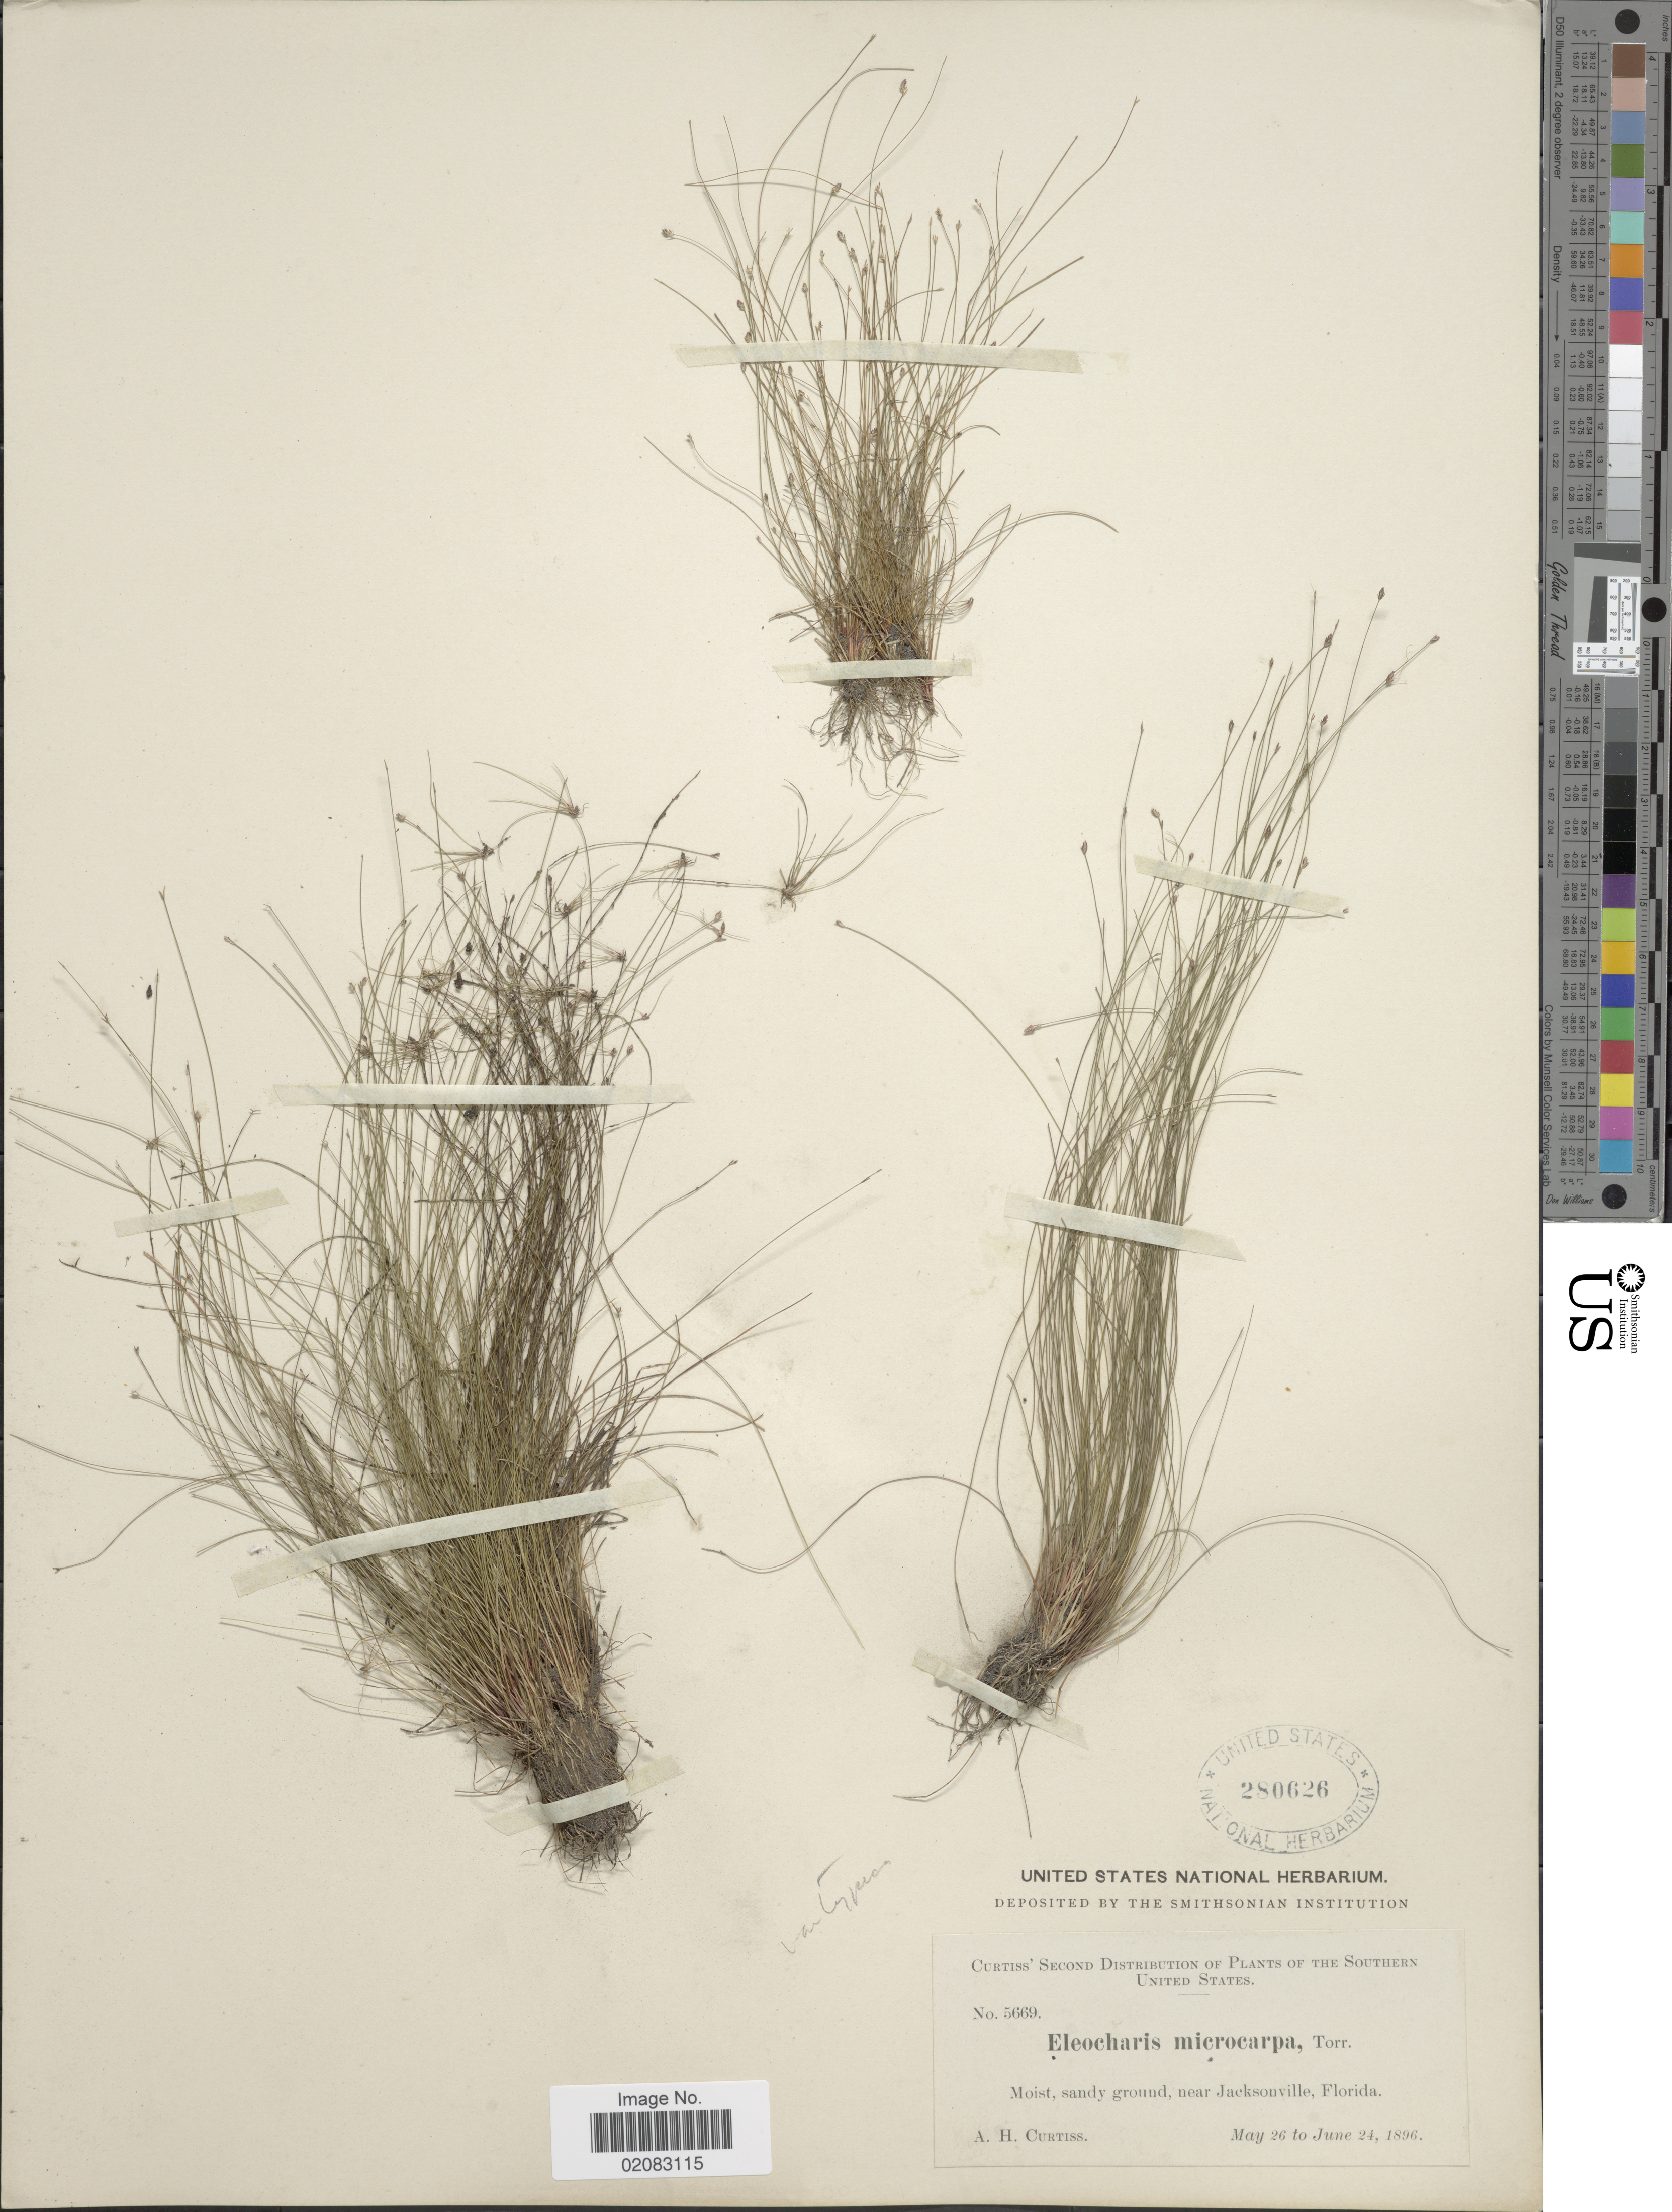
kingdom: Plantae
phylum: Tracheophyta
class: Liliopsida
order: Poales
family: Cyperaceae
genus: Eleocharis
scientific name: Eleocharis microcarpa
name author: Torr.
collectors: A. H. Curtiss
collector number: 5669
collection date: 1896-05-26/1896-06-24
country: United States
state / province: Florida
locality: The Southern United States, Moist, sandy ground, near Jacksonville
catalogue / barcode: US 280626